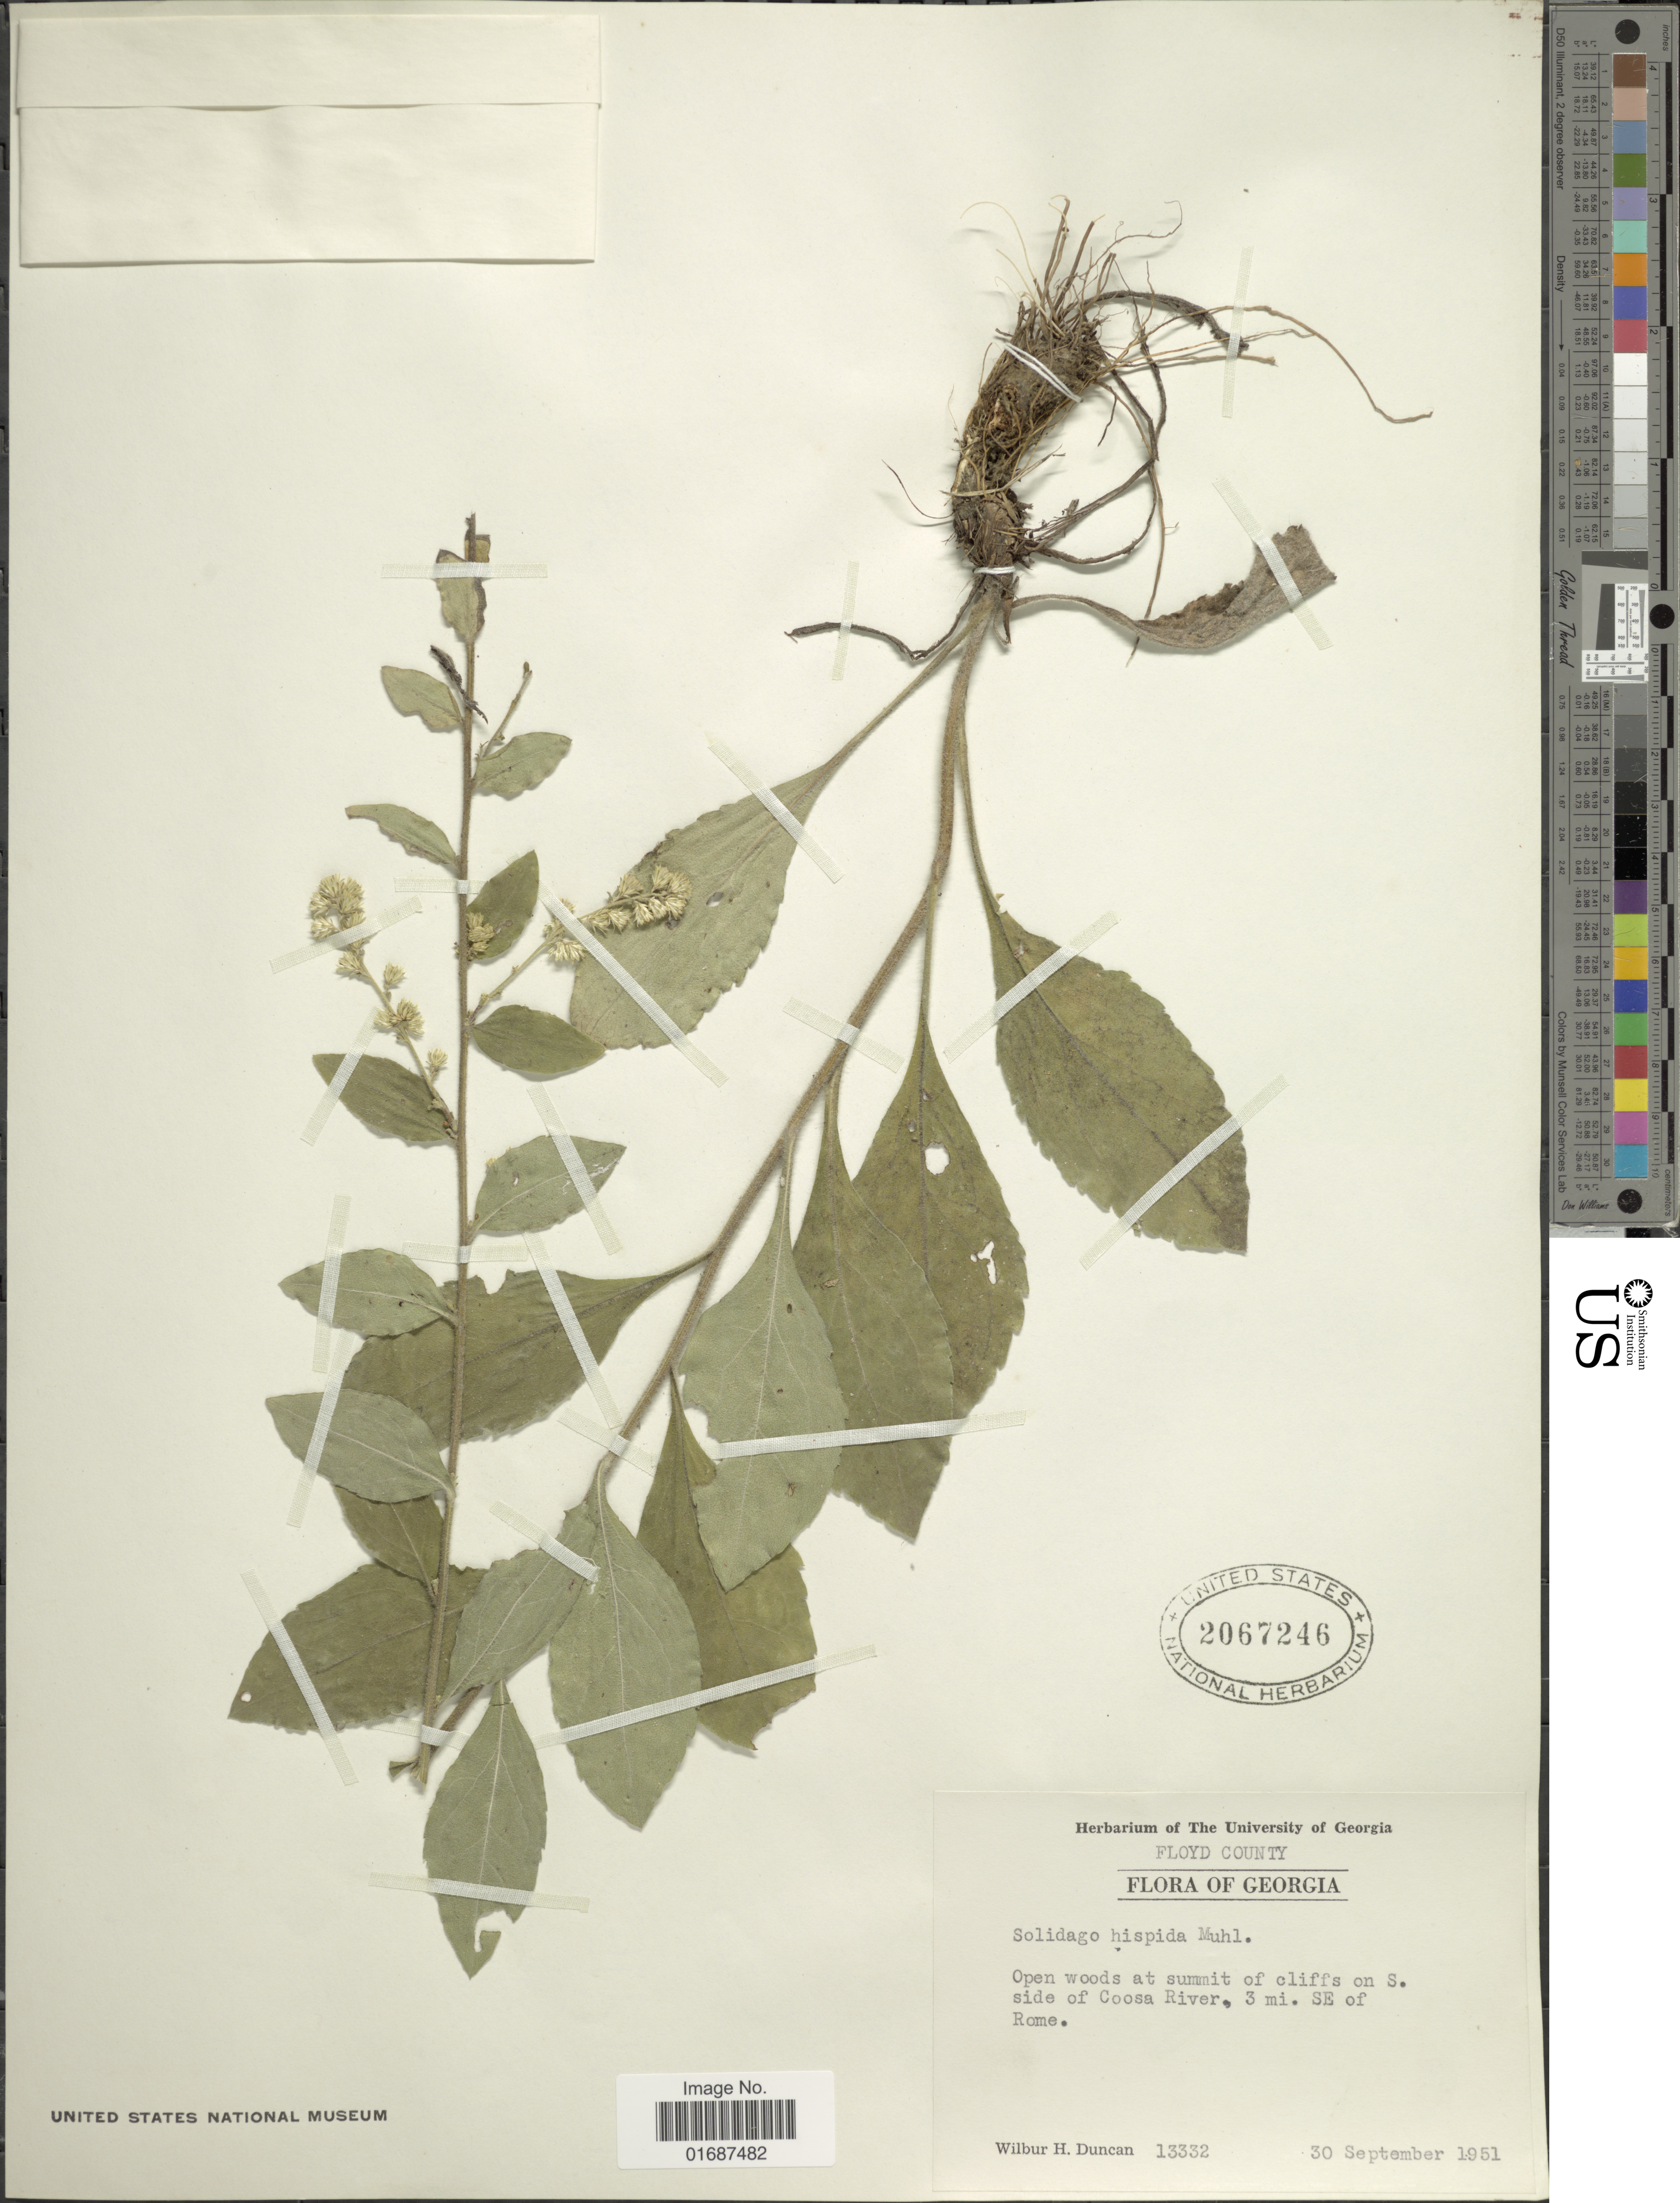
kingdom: Plantae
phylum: Tracheophyta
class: Magnoliopsida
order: Asterales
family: Asteraceae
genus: Solidago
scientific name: Solidago hispida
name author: Muhl. ex Willd.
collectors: W. H. Duncan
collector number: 13332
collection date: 1951-09-30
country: United States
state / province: Georgia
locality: Floyd County. summit of cliffs on S. side of Coosa River, 3 mi. SE of Rome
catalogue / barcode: US 2067246